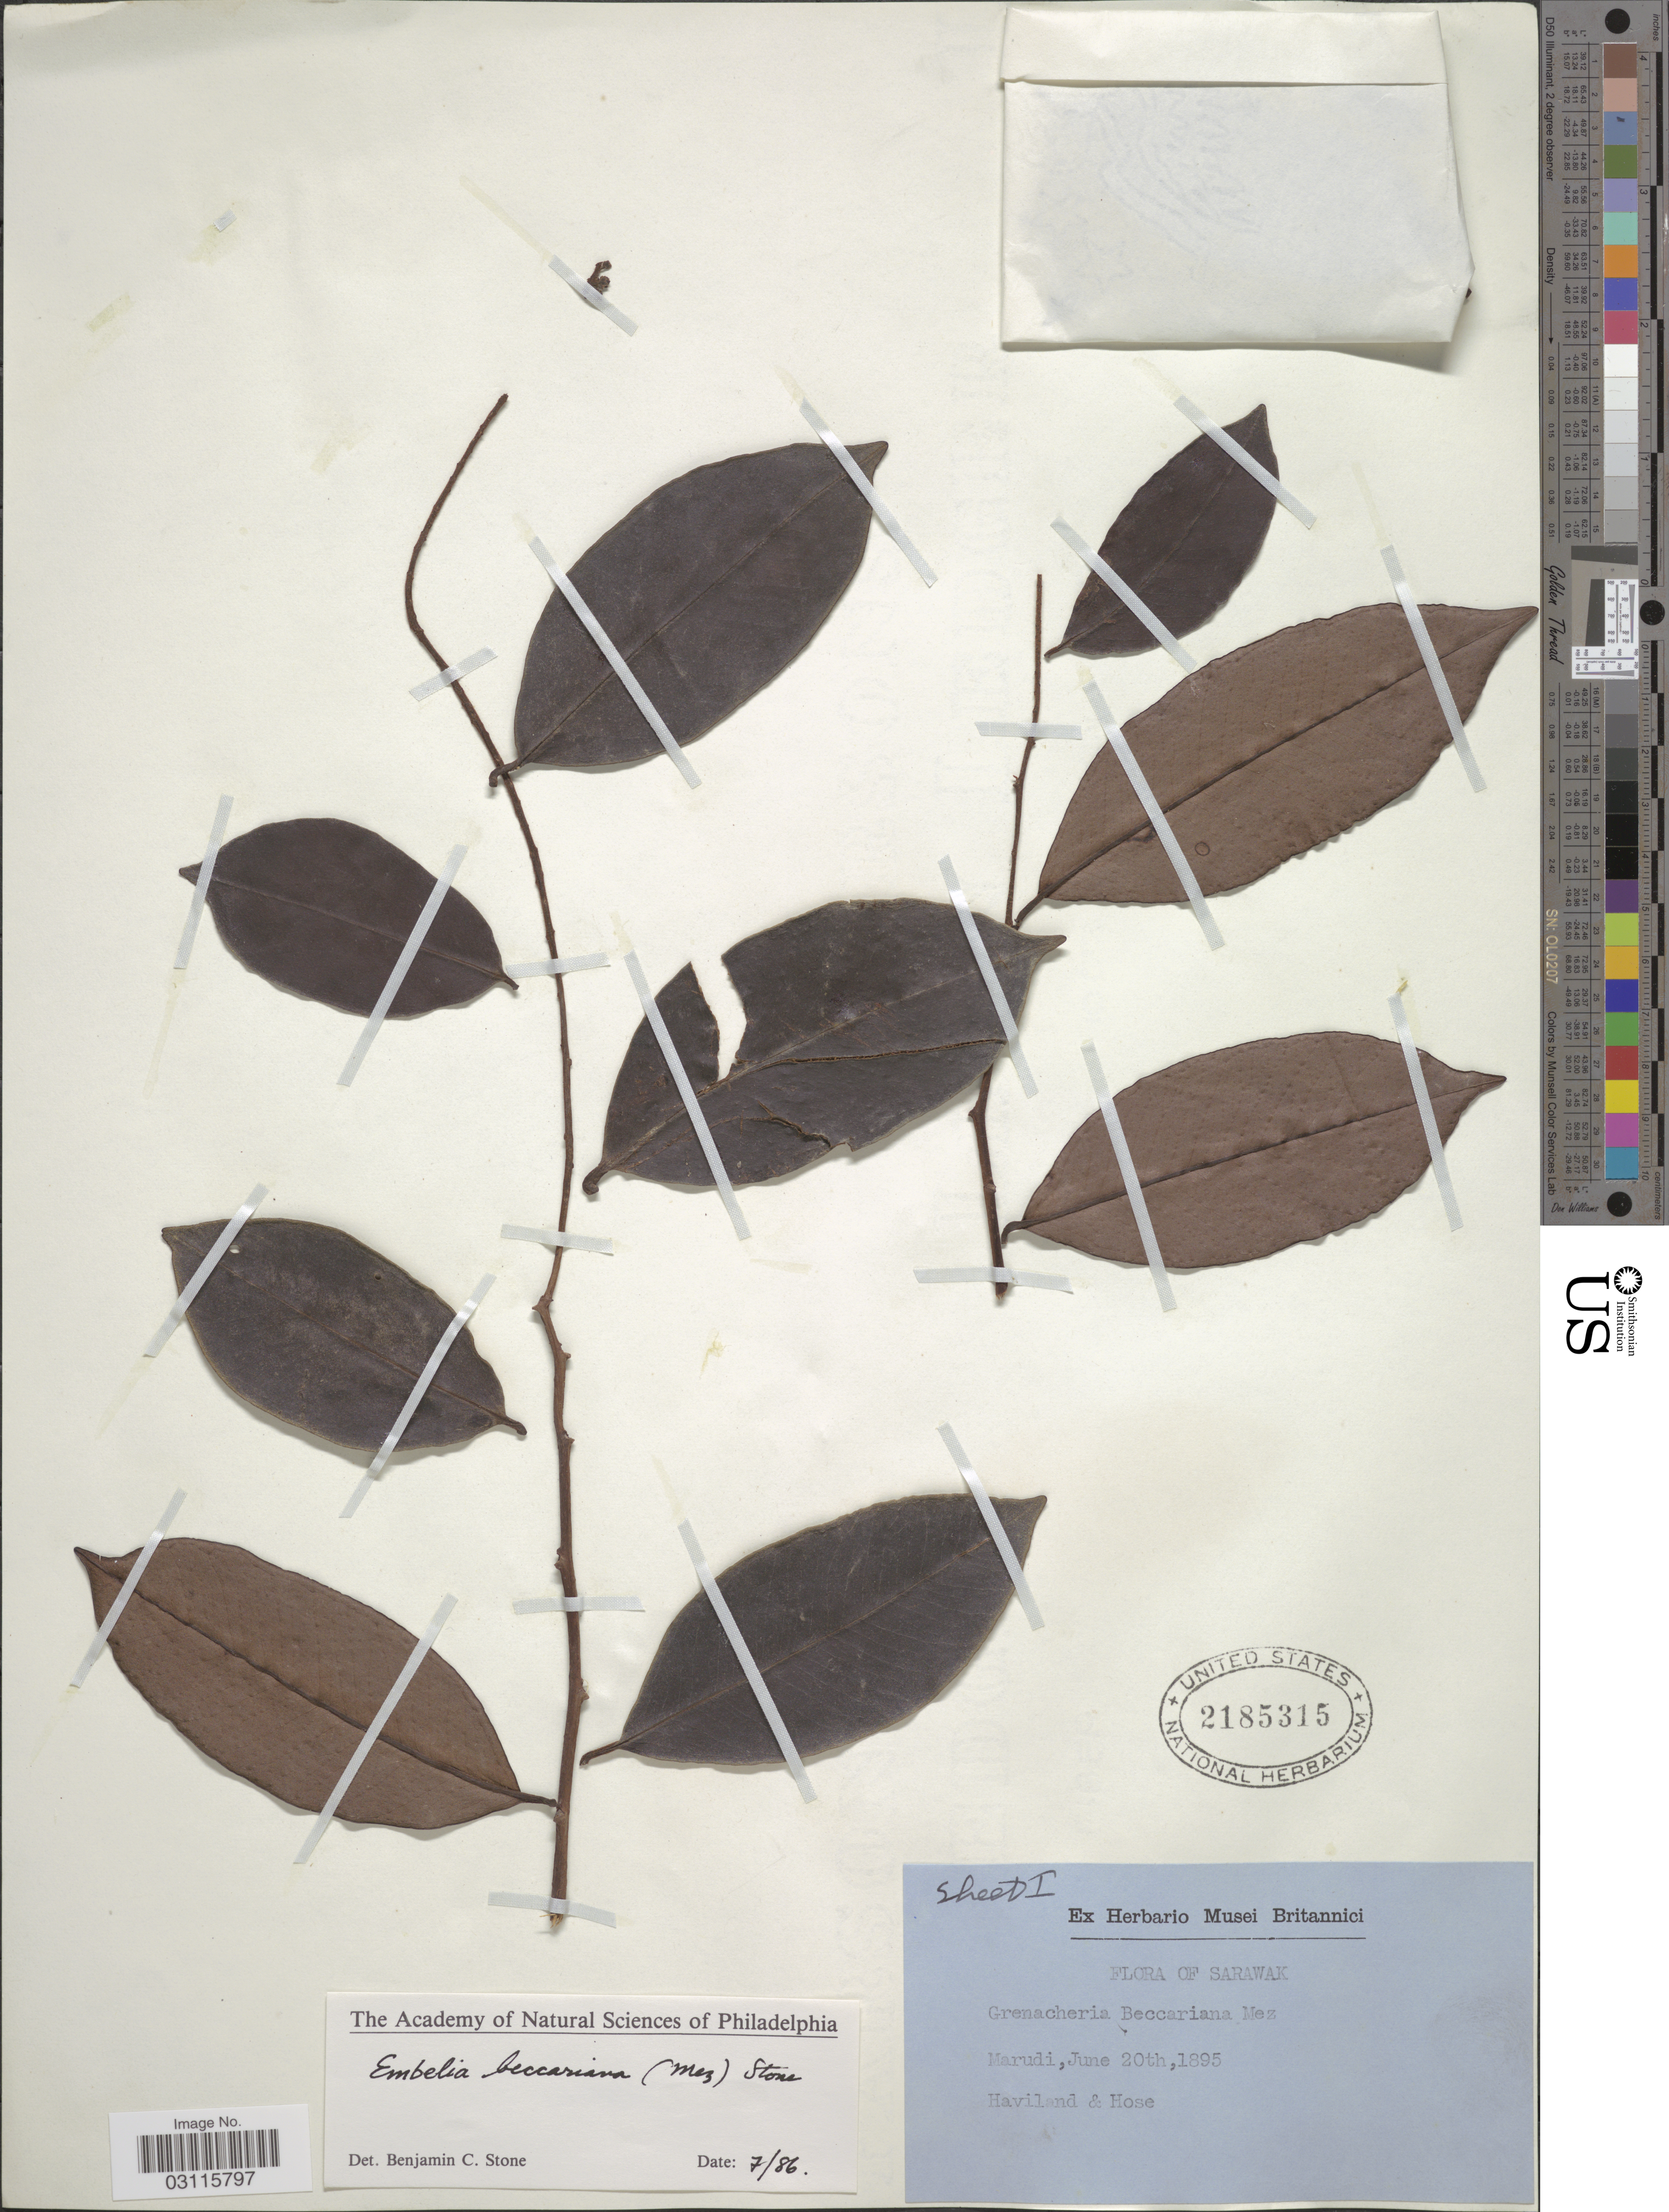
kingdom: Plantae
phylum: Tracheophyta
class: Magnoliopsida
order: Ericales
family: Primulaceae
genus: Grenacheria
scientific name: Grenacheria beccariana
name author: Mez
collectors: G. Haviland & Hose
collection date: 1895-06-20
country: Malaysia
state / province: Sarawak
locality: Marudi.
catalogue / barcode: US 2185315